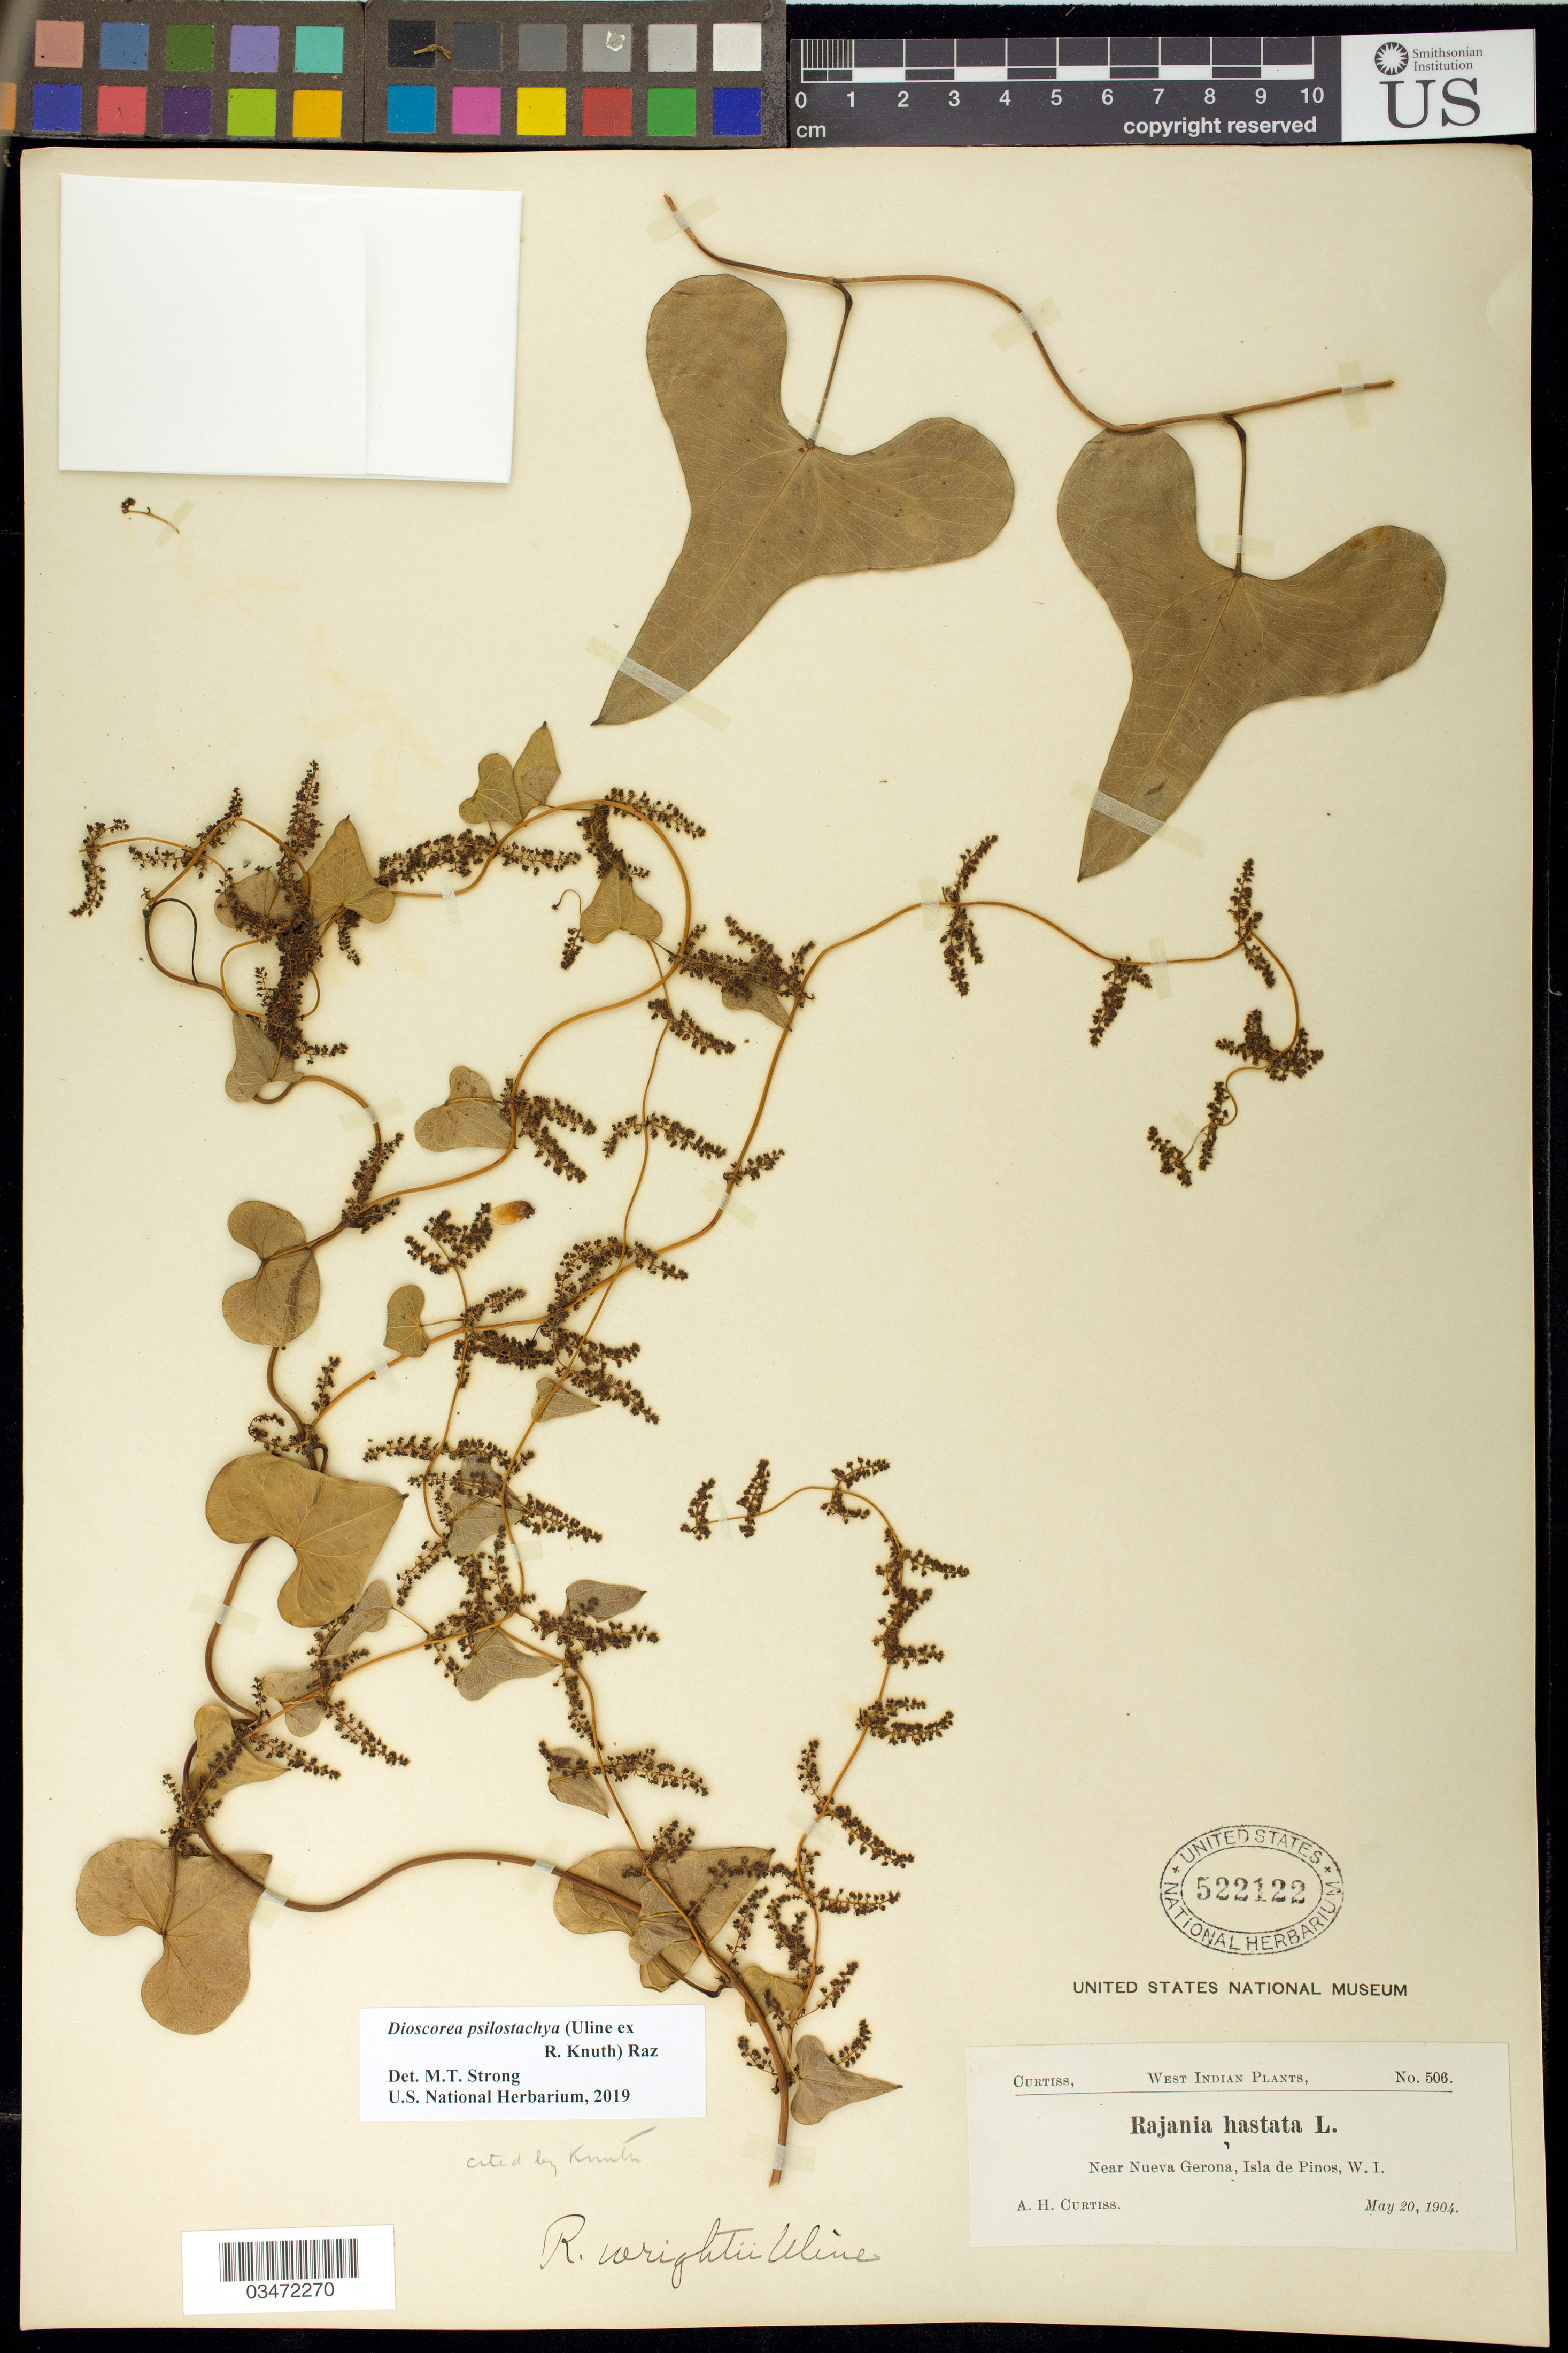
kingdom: Plantae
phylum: Tracheophyta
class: Liliopsida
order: Dioscoreales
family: Dioscoreaceae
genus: Dioscorea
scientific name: Dioscorea psilostachya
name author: (Kunth) Raz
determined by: Strong, M. T., (US), Smithsonian Institution - National Museum of Natural History (UNITED STATES)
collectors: A. H. Curtiss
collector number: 506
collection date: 1904-05-20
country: Cuba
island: Isla de la Javentud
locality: Isla de Pinos. Near Nueva Gerona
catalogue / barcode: US 522122